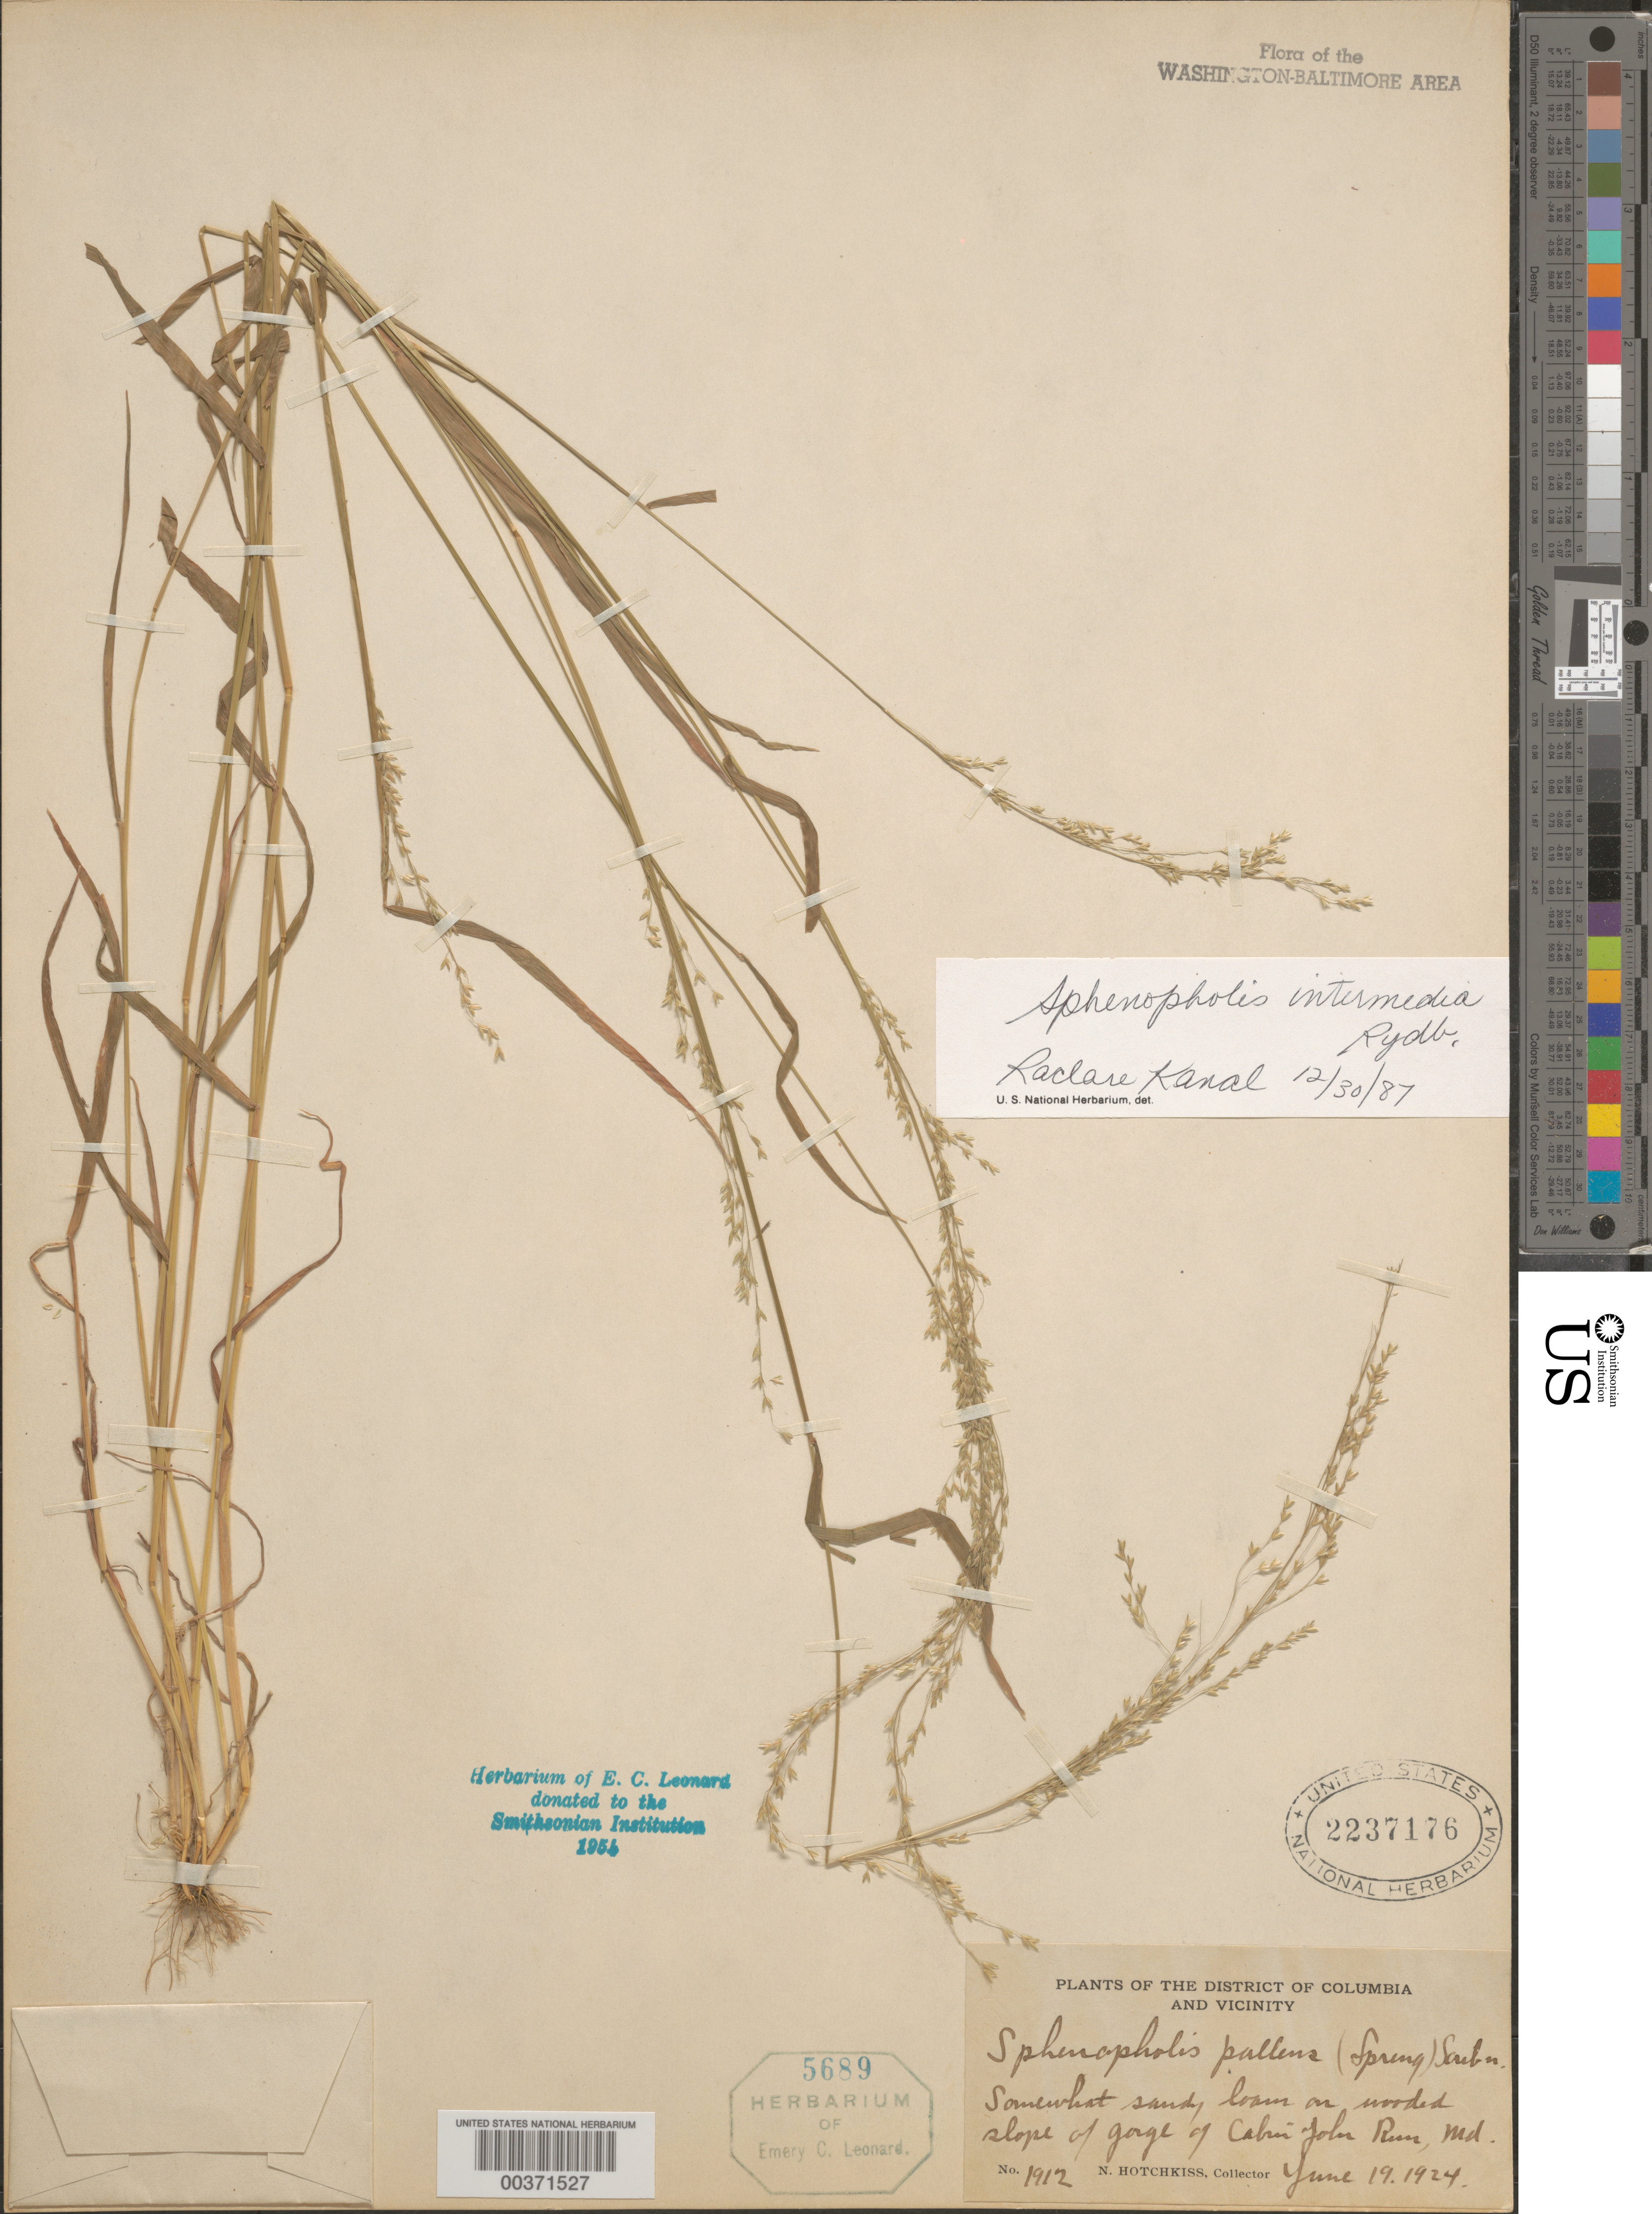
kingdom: Plantae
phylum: Tracheophyta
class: Liliopsida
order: Poales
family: Poaceae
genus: Sphenopholis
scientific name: Sphenopholis intermedia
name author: (Rydb.) Rydb.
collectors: N. Hotchkiss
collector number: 1912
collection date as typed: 19 Jun 1924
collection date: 1924-06-19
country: United States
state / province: Maryland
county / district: Montgomery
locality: Cabin John Run C. & O. Canal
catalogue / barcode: US 2237176